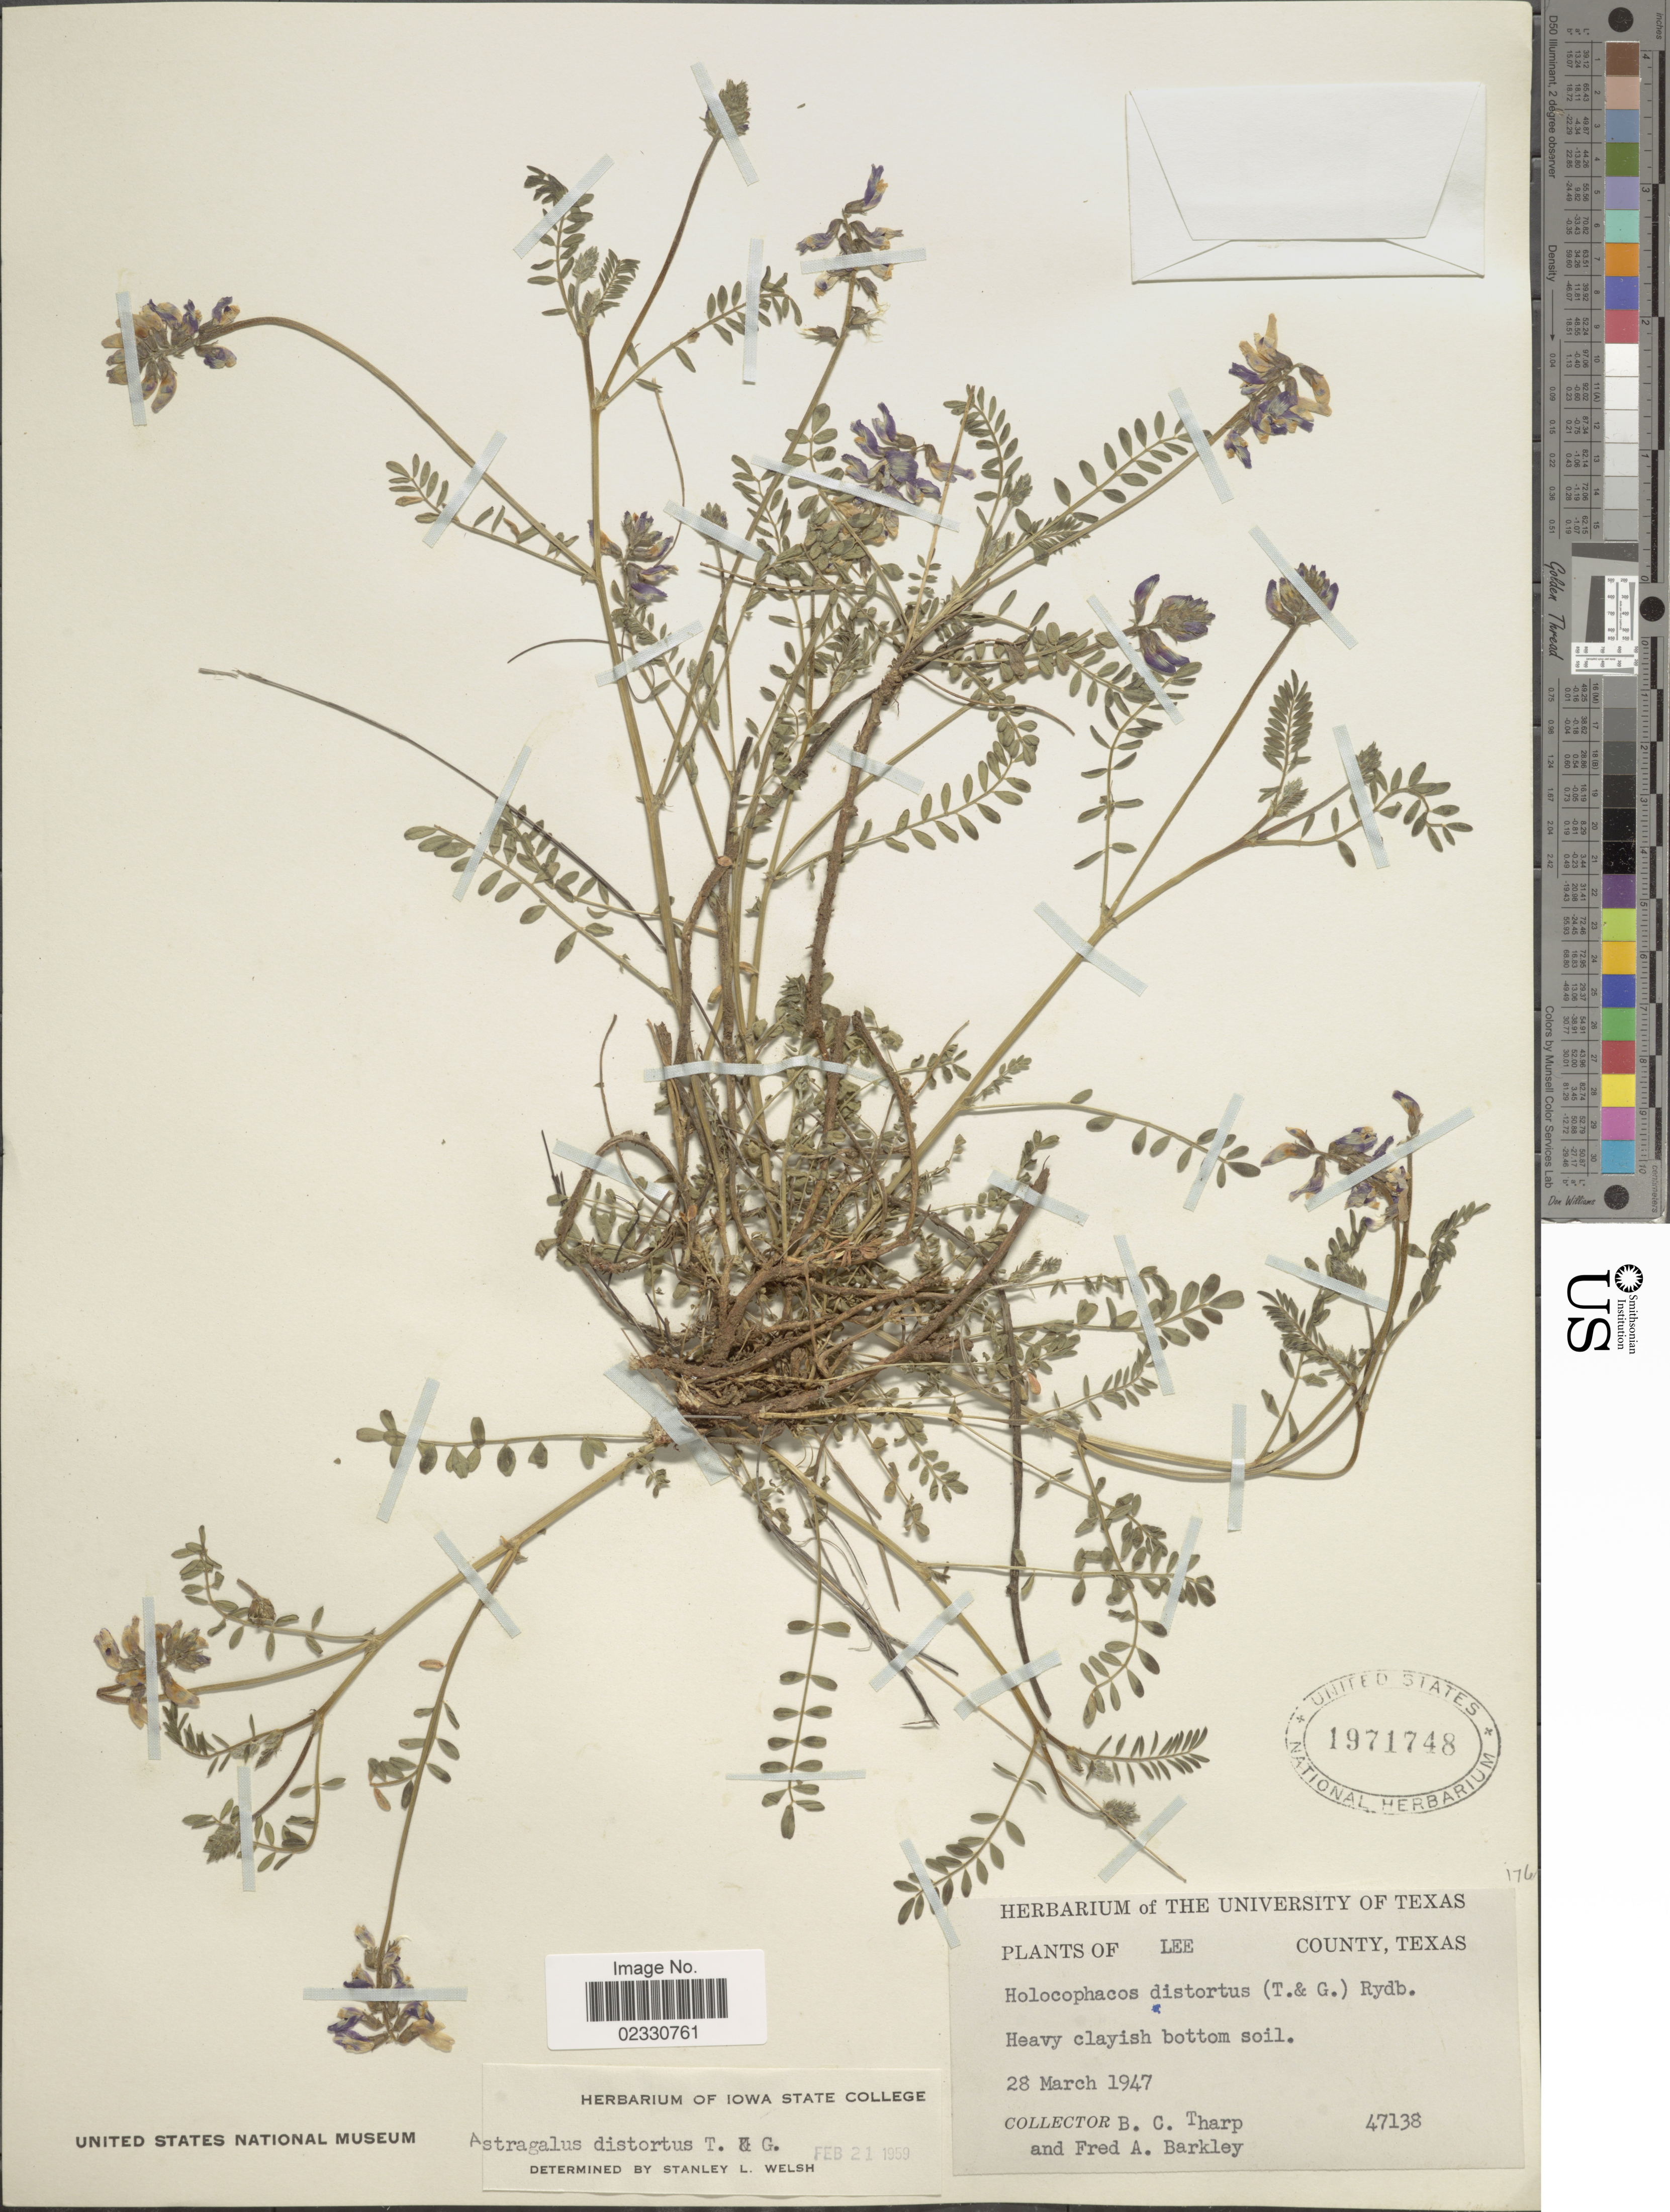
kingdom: Plantae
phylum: Tracheophyta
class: Magnoliopsida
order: Fabales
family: Fabaceae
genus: Astragalus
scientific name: Astragalus distortus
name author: Torr. & A. Gray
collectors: B. C. Tharp & F. A. Barkley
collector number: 47138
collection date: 1947-03-28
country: United States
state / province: Texas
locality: Lee County.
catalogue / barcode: US 1971748